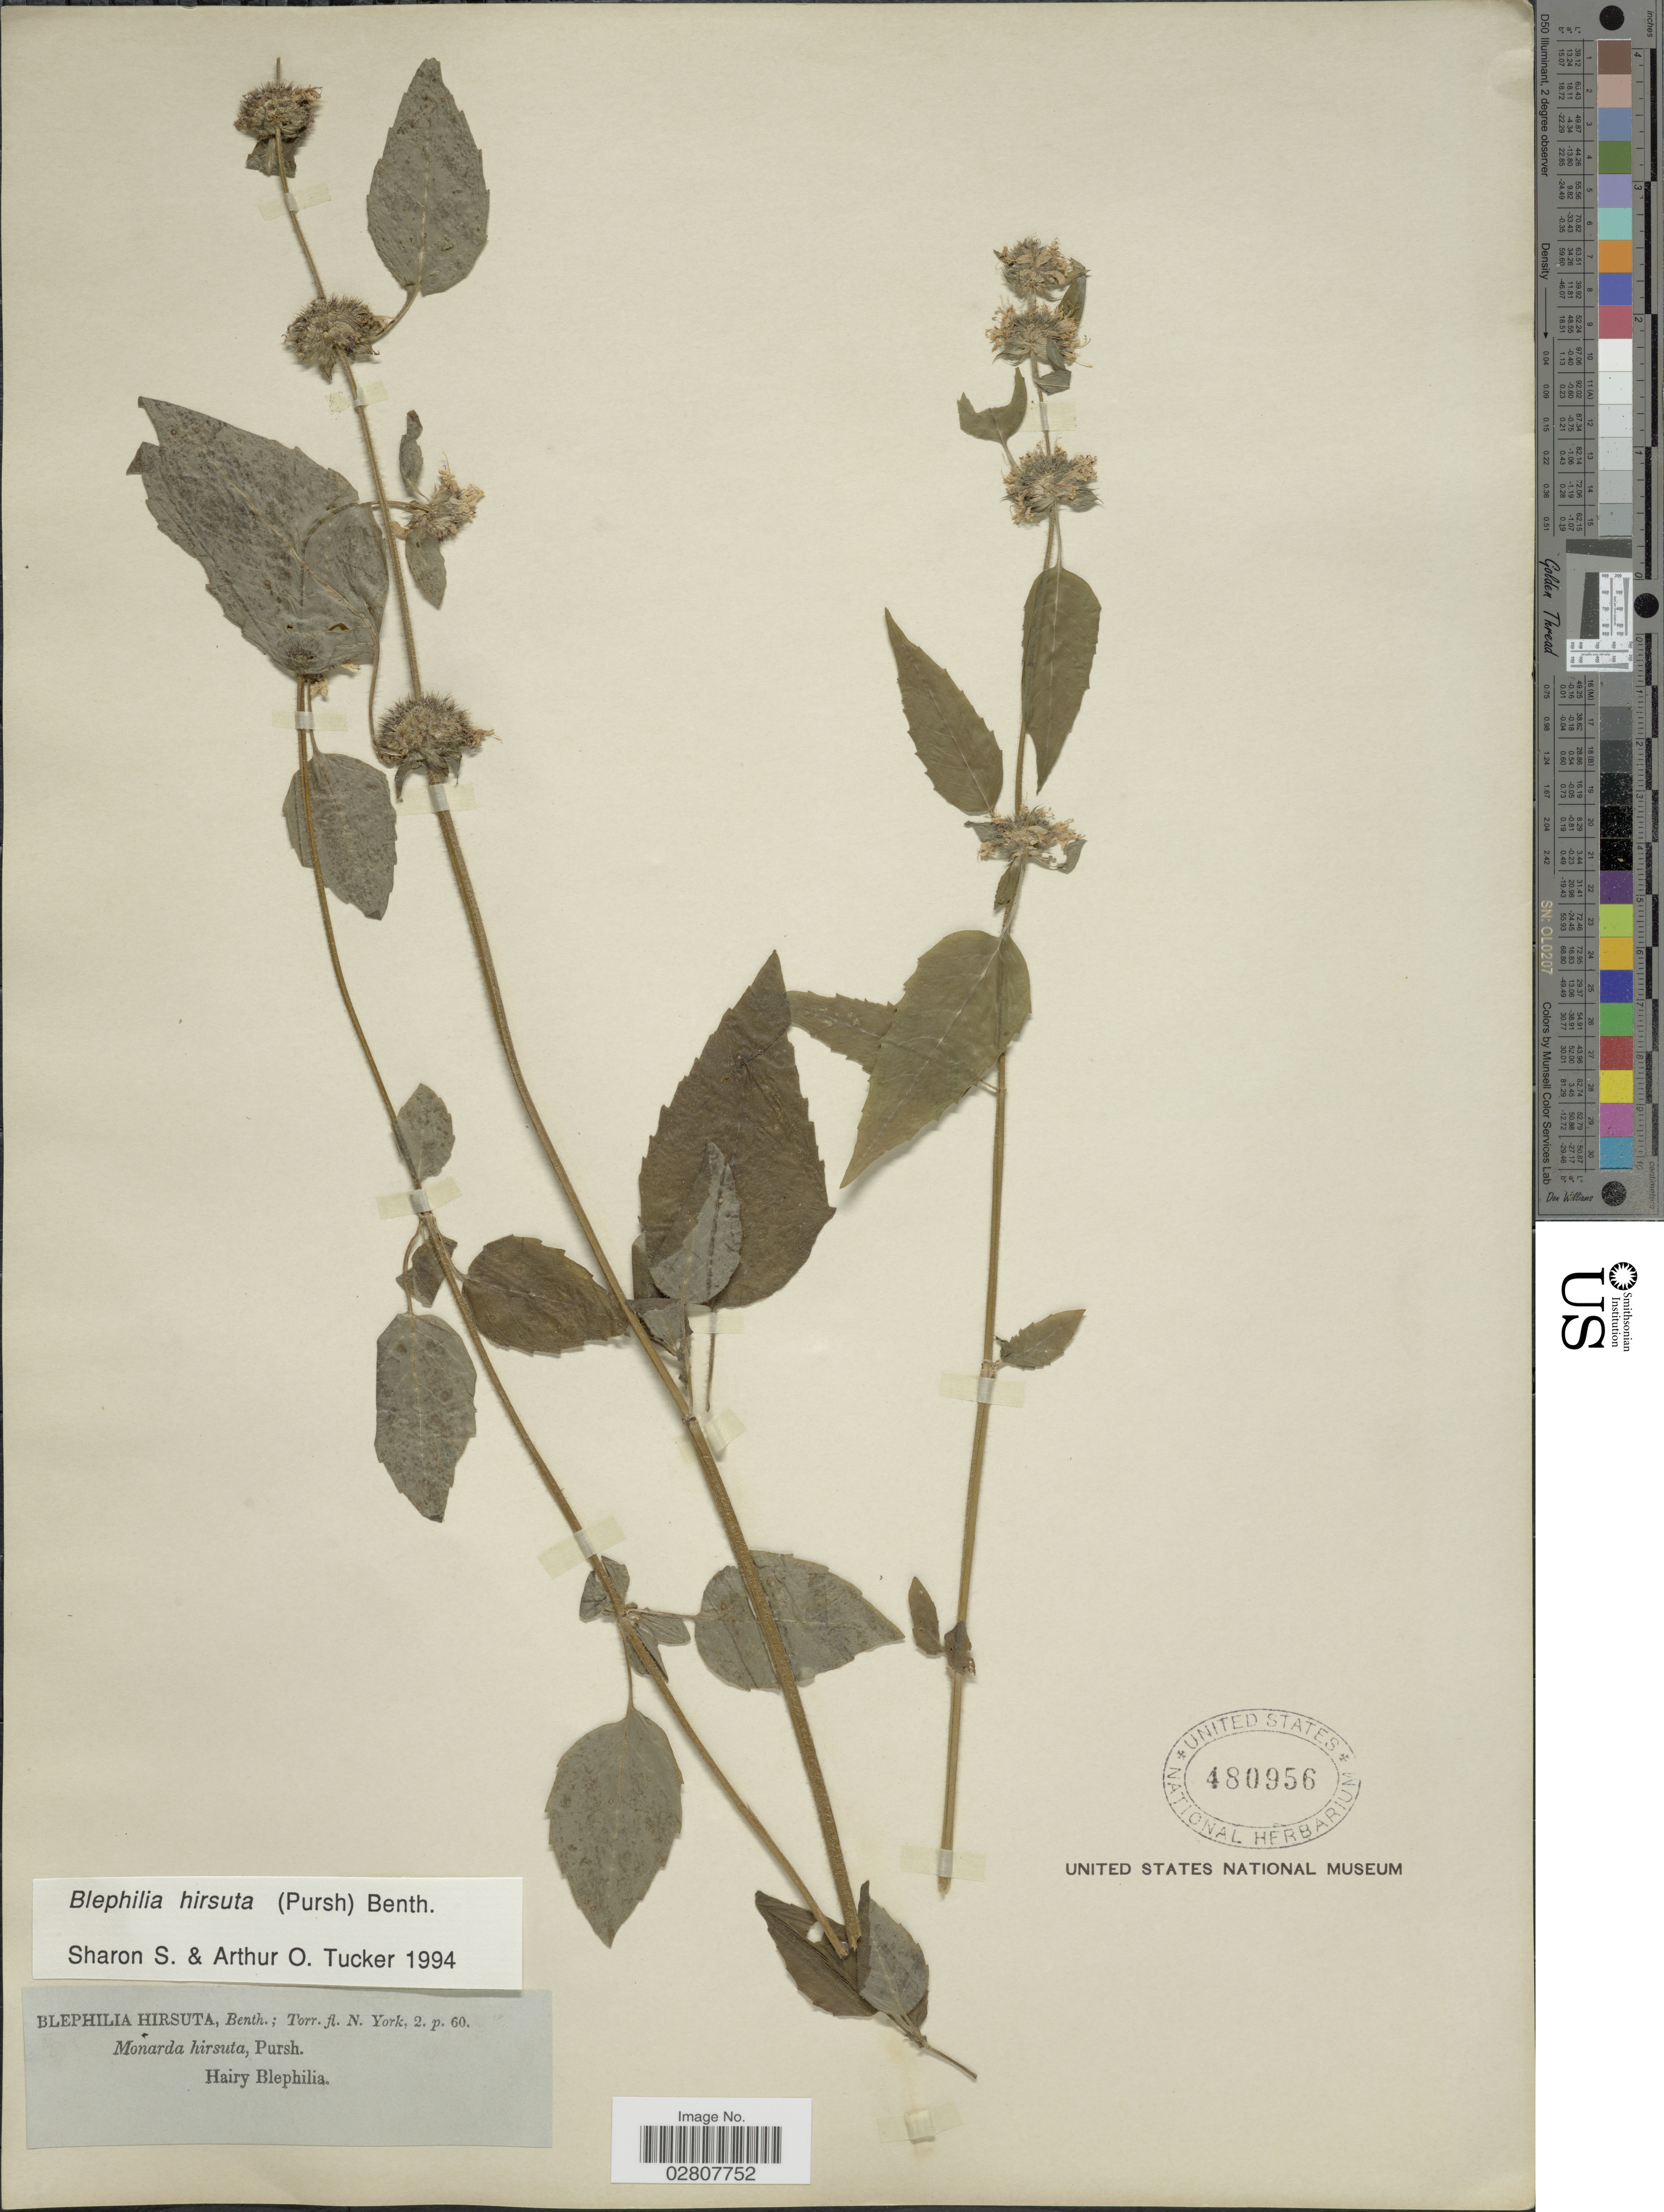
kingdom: Plantae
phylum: Tracheophyta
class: Magnoliopsida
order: Lamiales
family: Lamiaceae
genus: Blephilia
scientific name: Blephilia hirsuta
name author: (Pursh) Benth.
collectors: J. Torrey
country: United States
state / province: New York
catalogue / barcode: US 480956